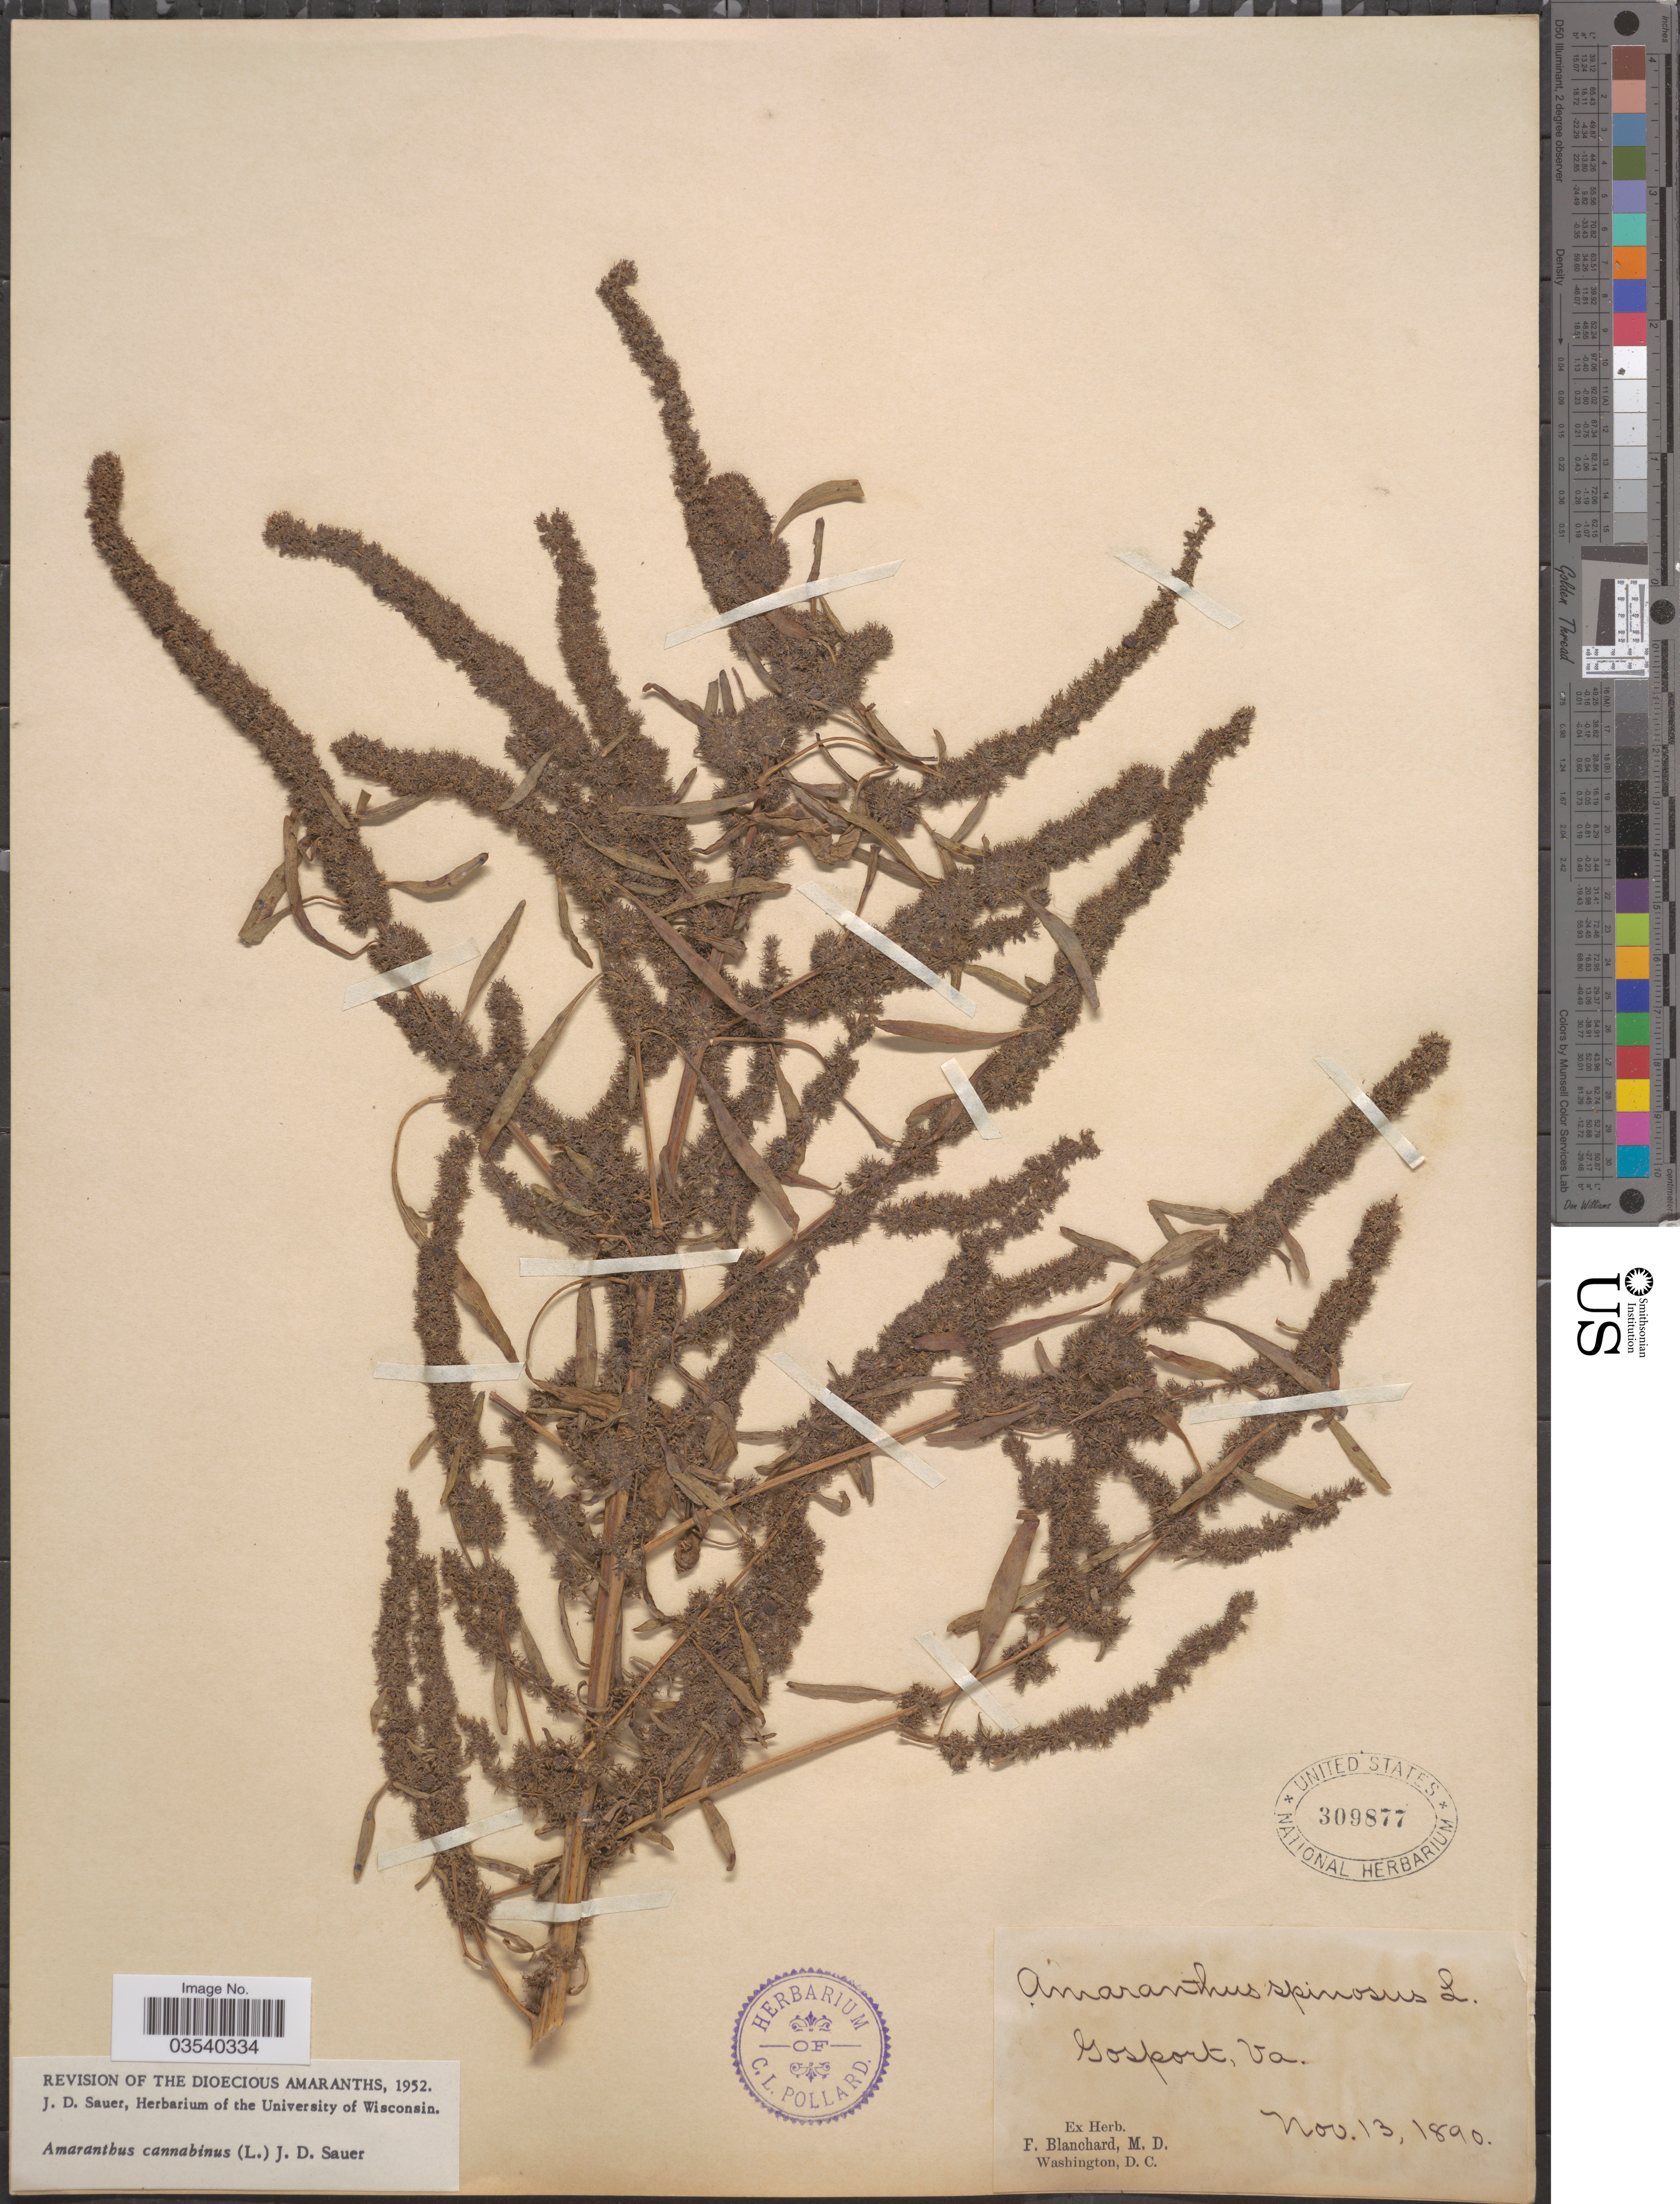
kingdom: Plantae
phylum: Tracheophyta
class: Magnoliopsida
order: Caryophyllales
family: Amaranthaceae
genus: Amaranthus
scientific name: Amaranthus cannabinus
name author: (L.) E.G. F. Sauer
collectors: ex herb. F. Blanchard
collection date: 1890-11-13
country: United States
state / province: Virginia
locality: Gosport.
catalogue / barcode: US 309877